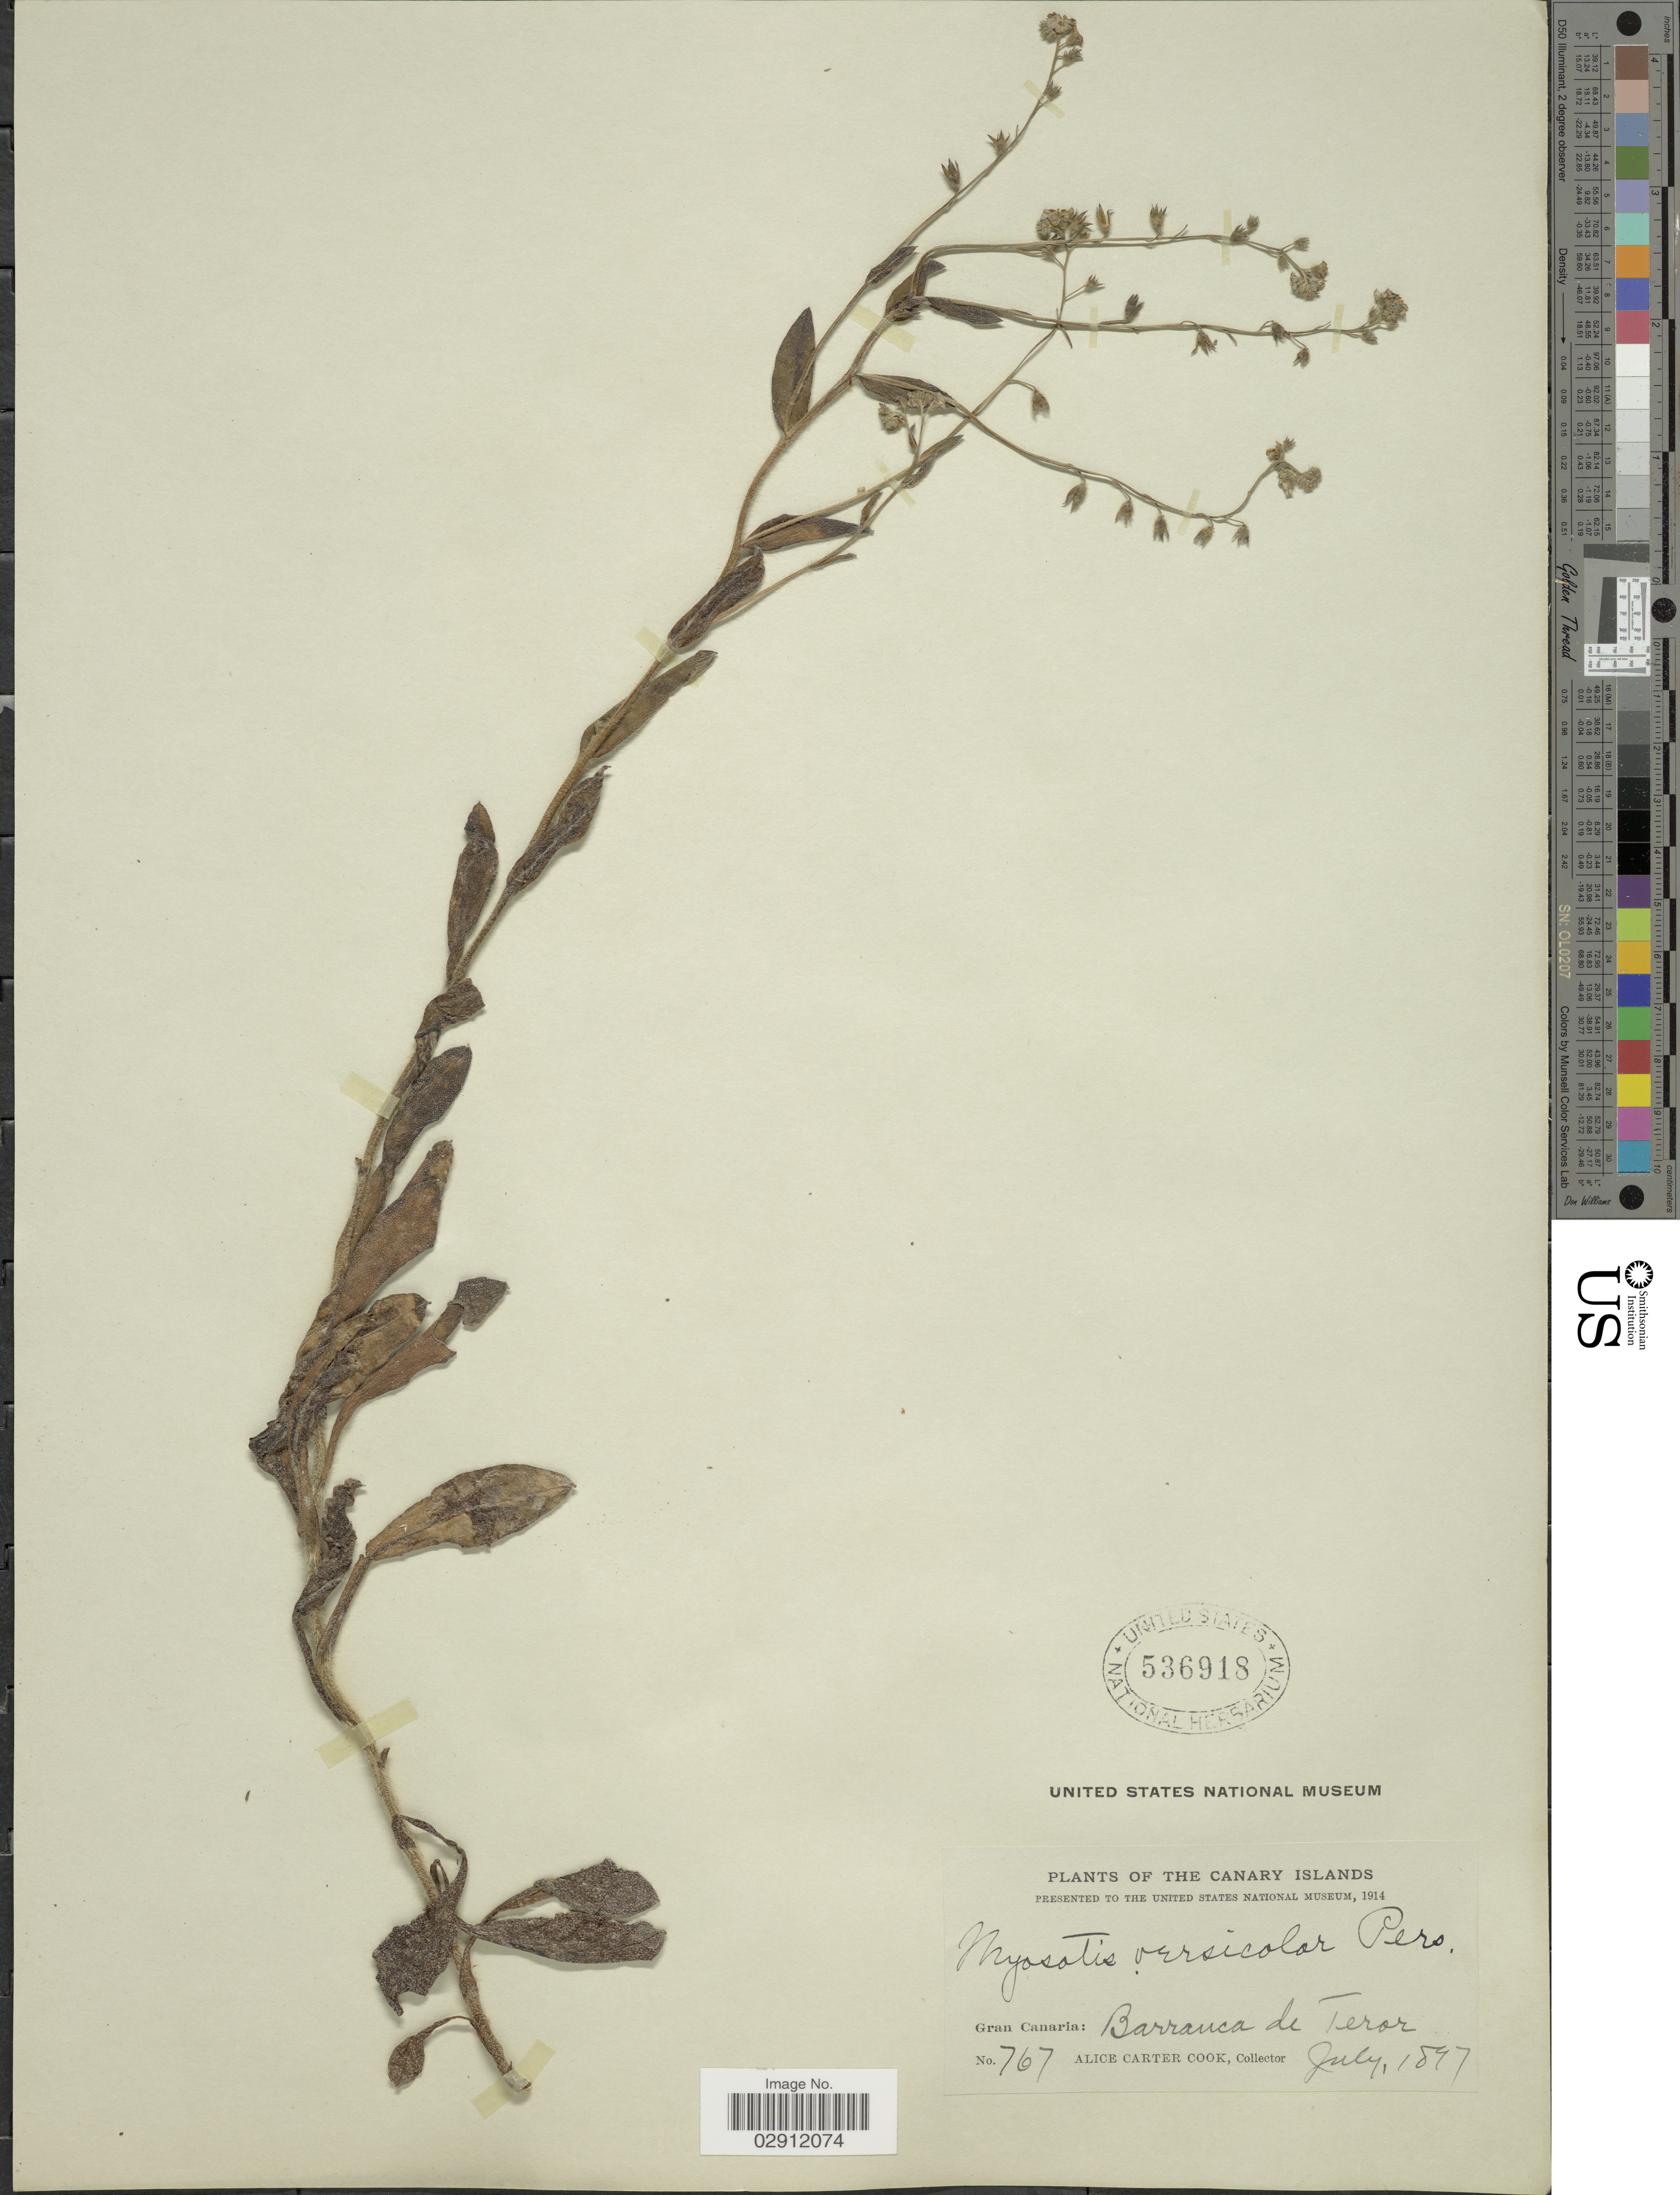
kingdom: Plantae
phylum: Tracheophyta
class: Magnoliopsida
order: Boraginales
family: Boraginaceae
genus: Myosotis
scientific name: Myosotis latifolia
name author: Poir.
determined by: Goldman, Doug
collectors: Alice C. Cook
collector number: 767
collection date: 1897-07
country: Spain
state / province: Canarias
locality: The Canary Islands. Gran Canaria: Barranca de Teror.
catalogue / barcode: US 536918